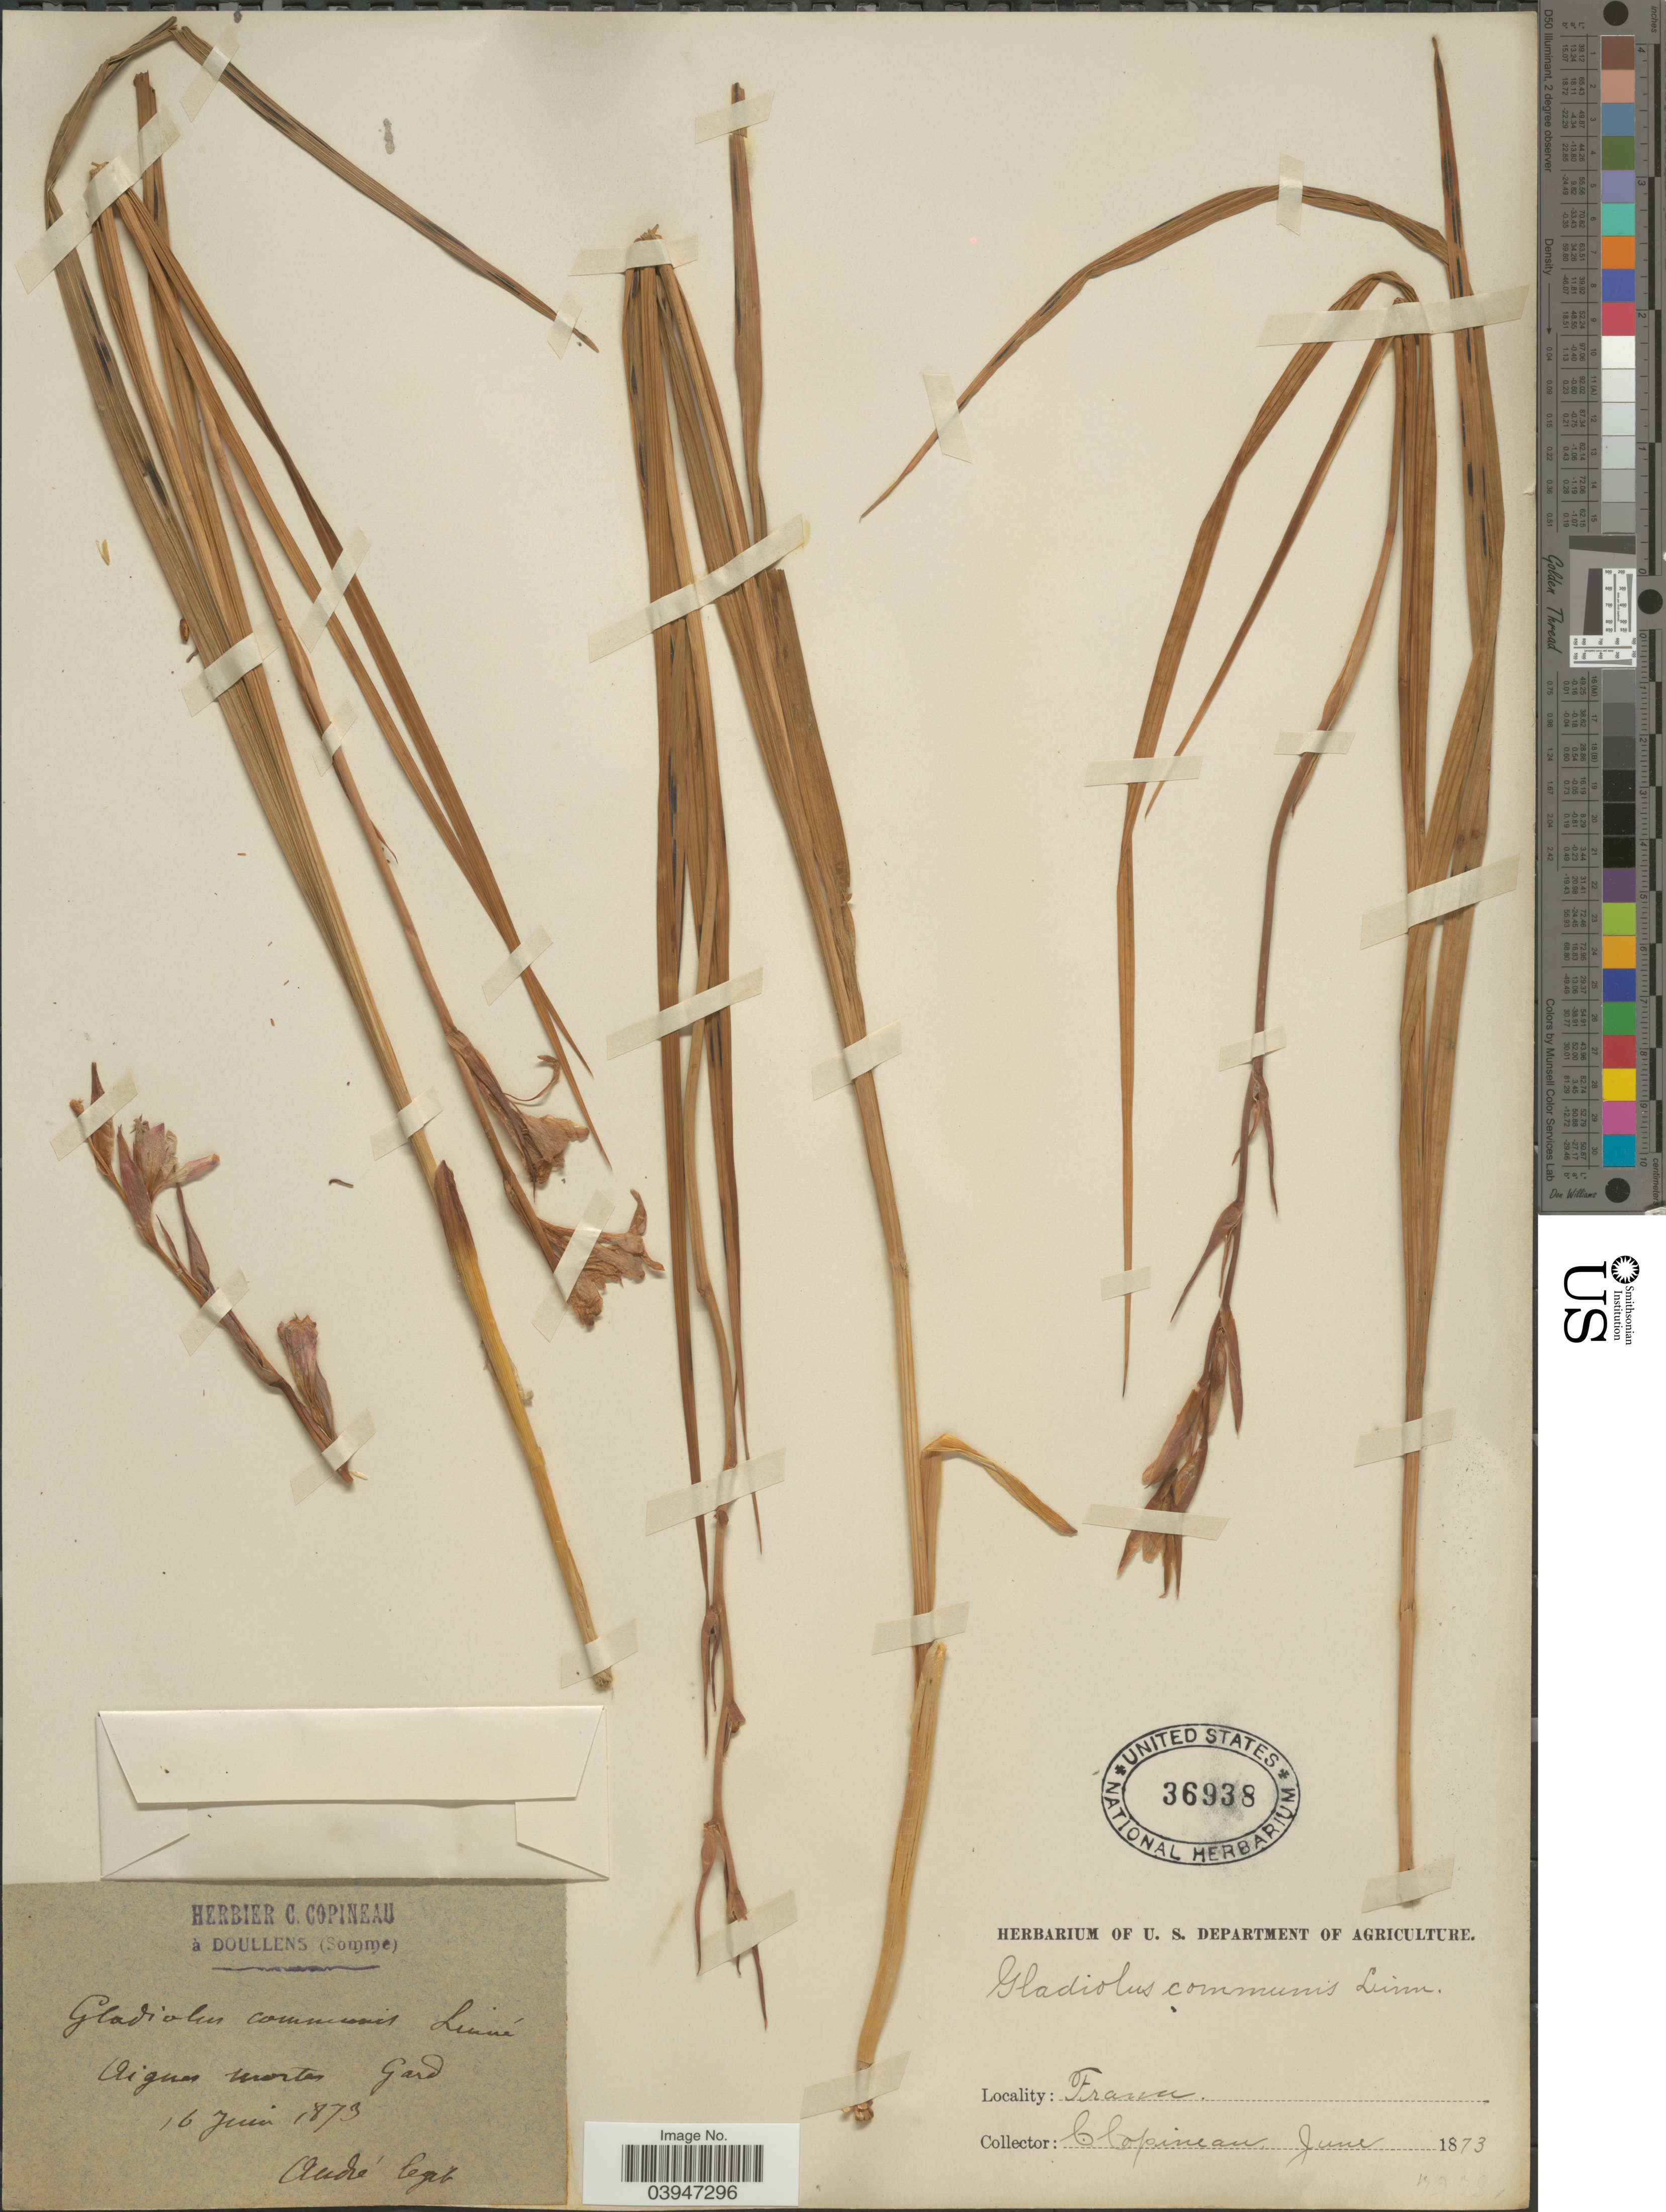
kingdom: Plantae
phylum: Tracheophyta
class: Liliopsida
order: Asparagales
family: Iridaceae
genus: Gladiolus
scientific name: Gladiolus communis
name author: L.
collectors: André, -- & C. Copineau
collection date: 1873-06-16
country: France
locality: Aigen montes Gard.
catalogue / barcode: US 36938